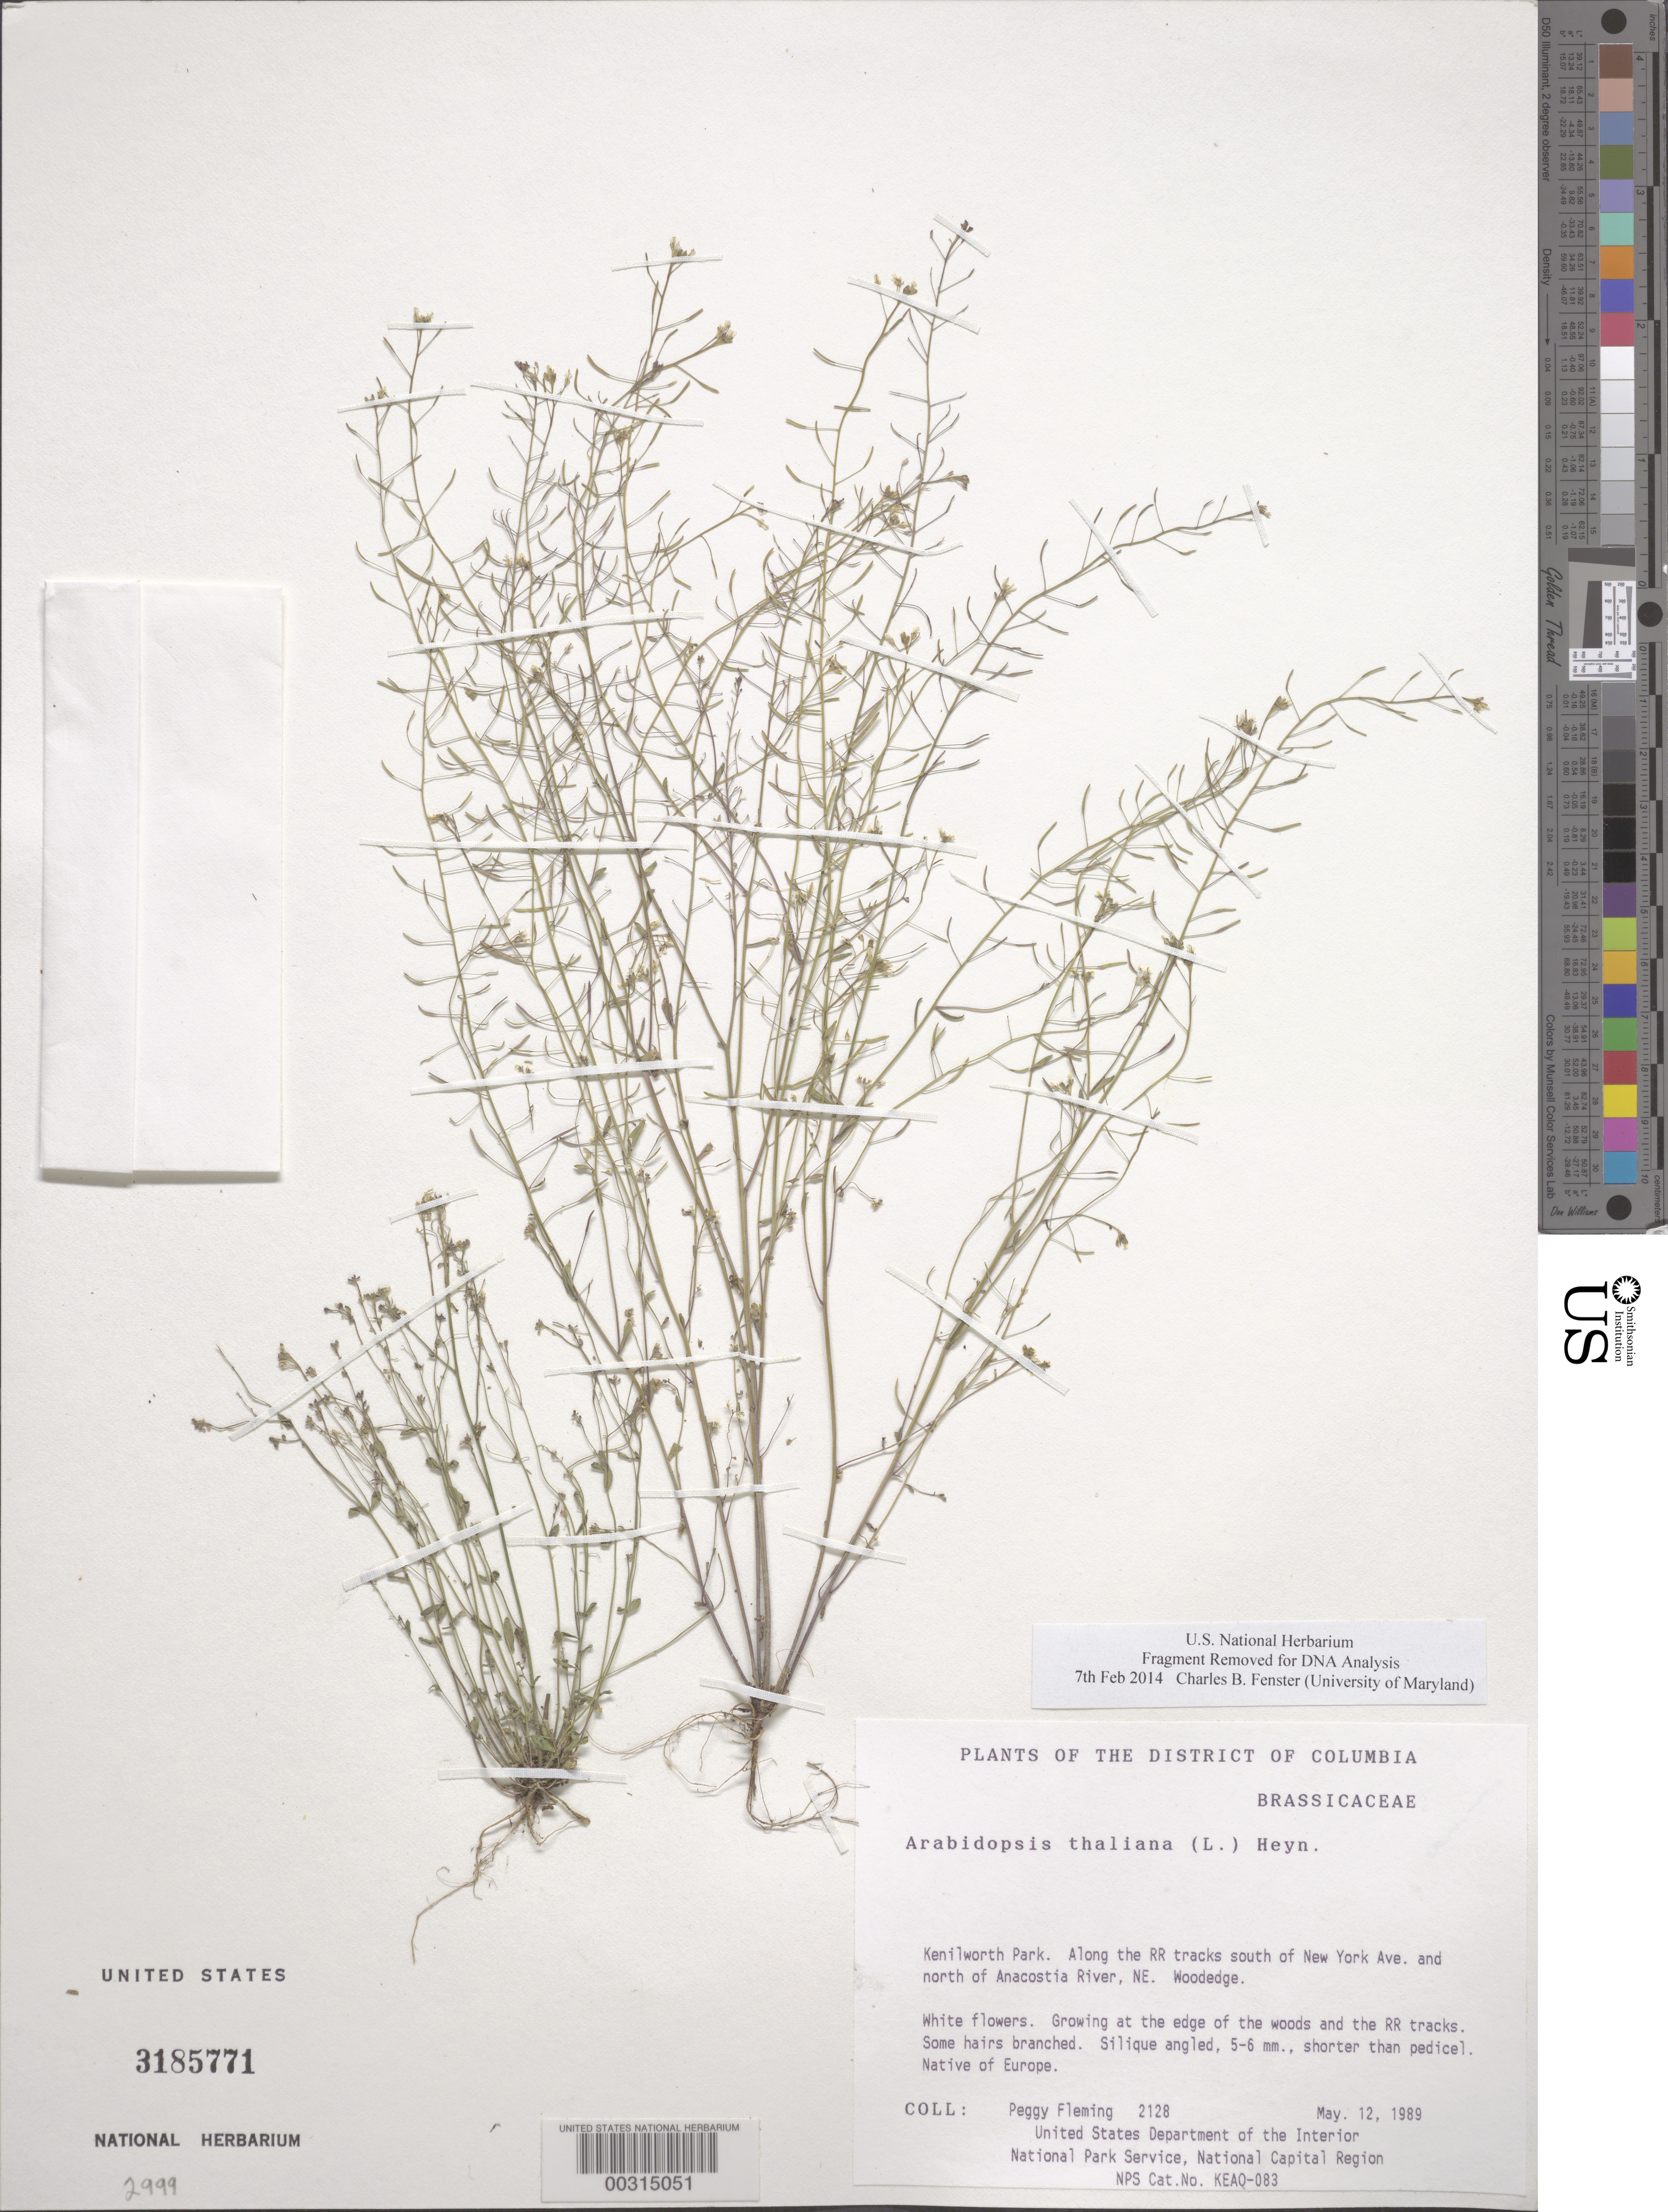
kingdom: Plantae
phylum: Tracheophyta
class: Magnoliopsida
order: Brassicales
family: Brassicaceae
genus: Arabidopsis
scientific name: Arabidopsis thaliana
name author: (L.) Heynh.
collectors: P. Fleming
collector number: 2128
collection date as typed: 12 May 1989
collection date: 1989-05-12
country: United States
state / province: District of Columbia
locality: Kenilworth Park, along RR Tracks S of NY Ave. and N of Anacostia River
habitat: At edge of woods and rr tracks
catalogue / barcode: US 3185771